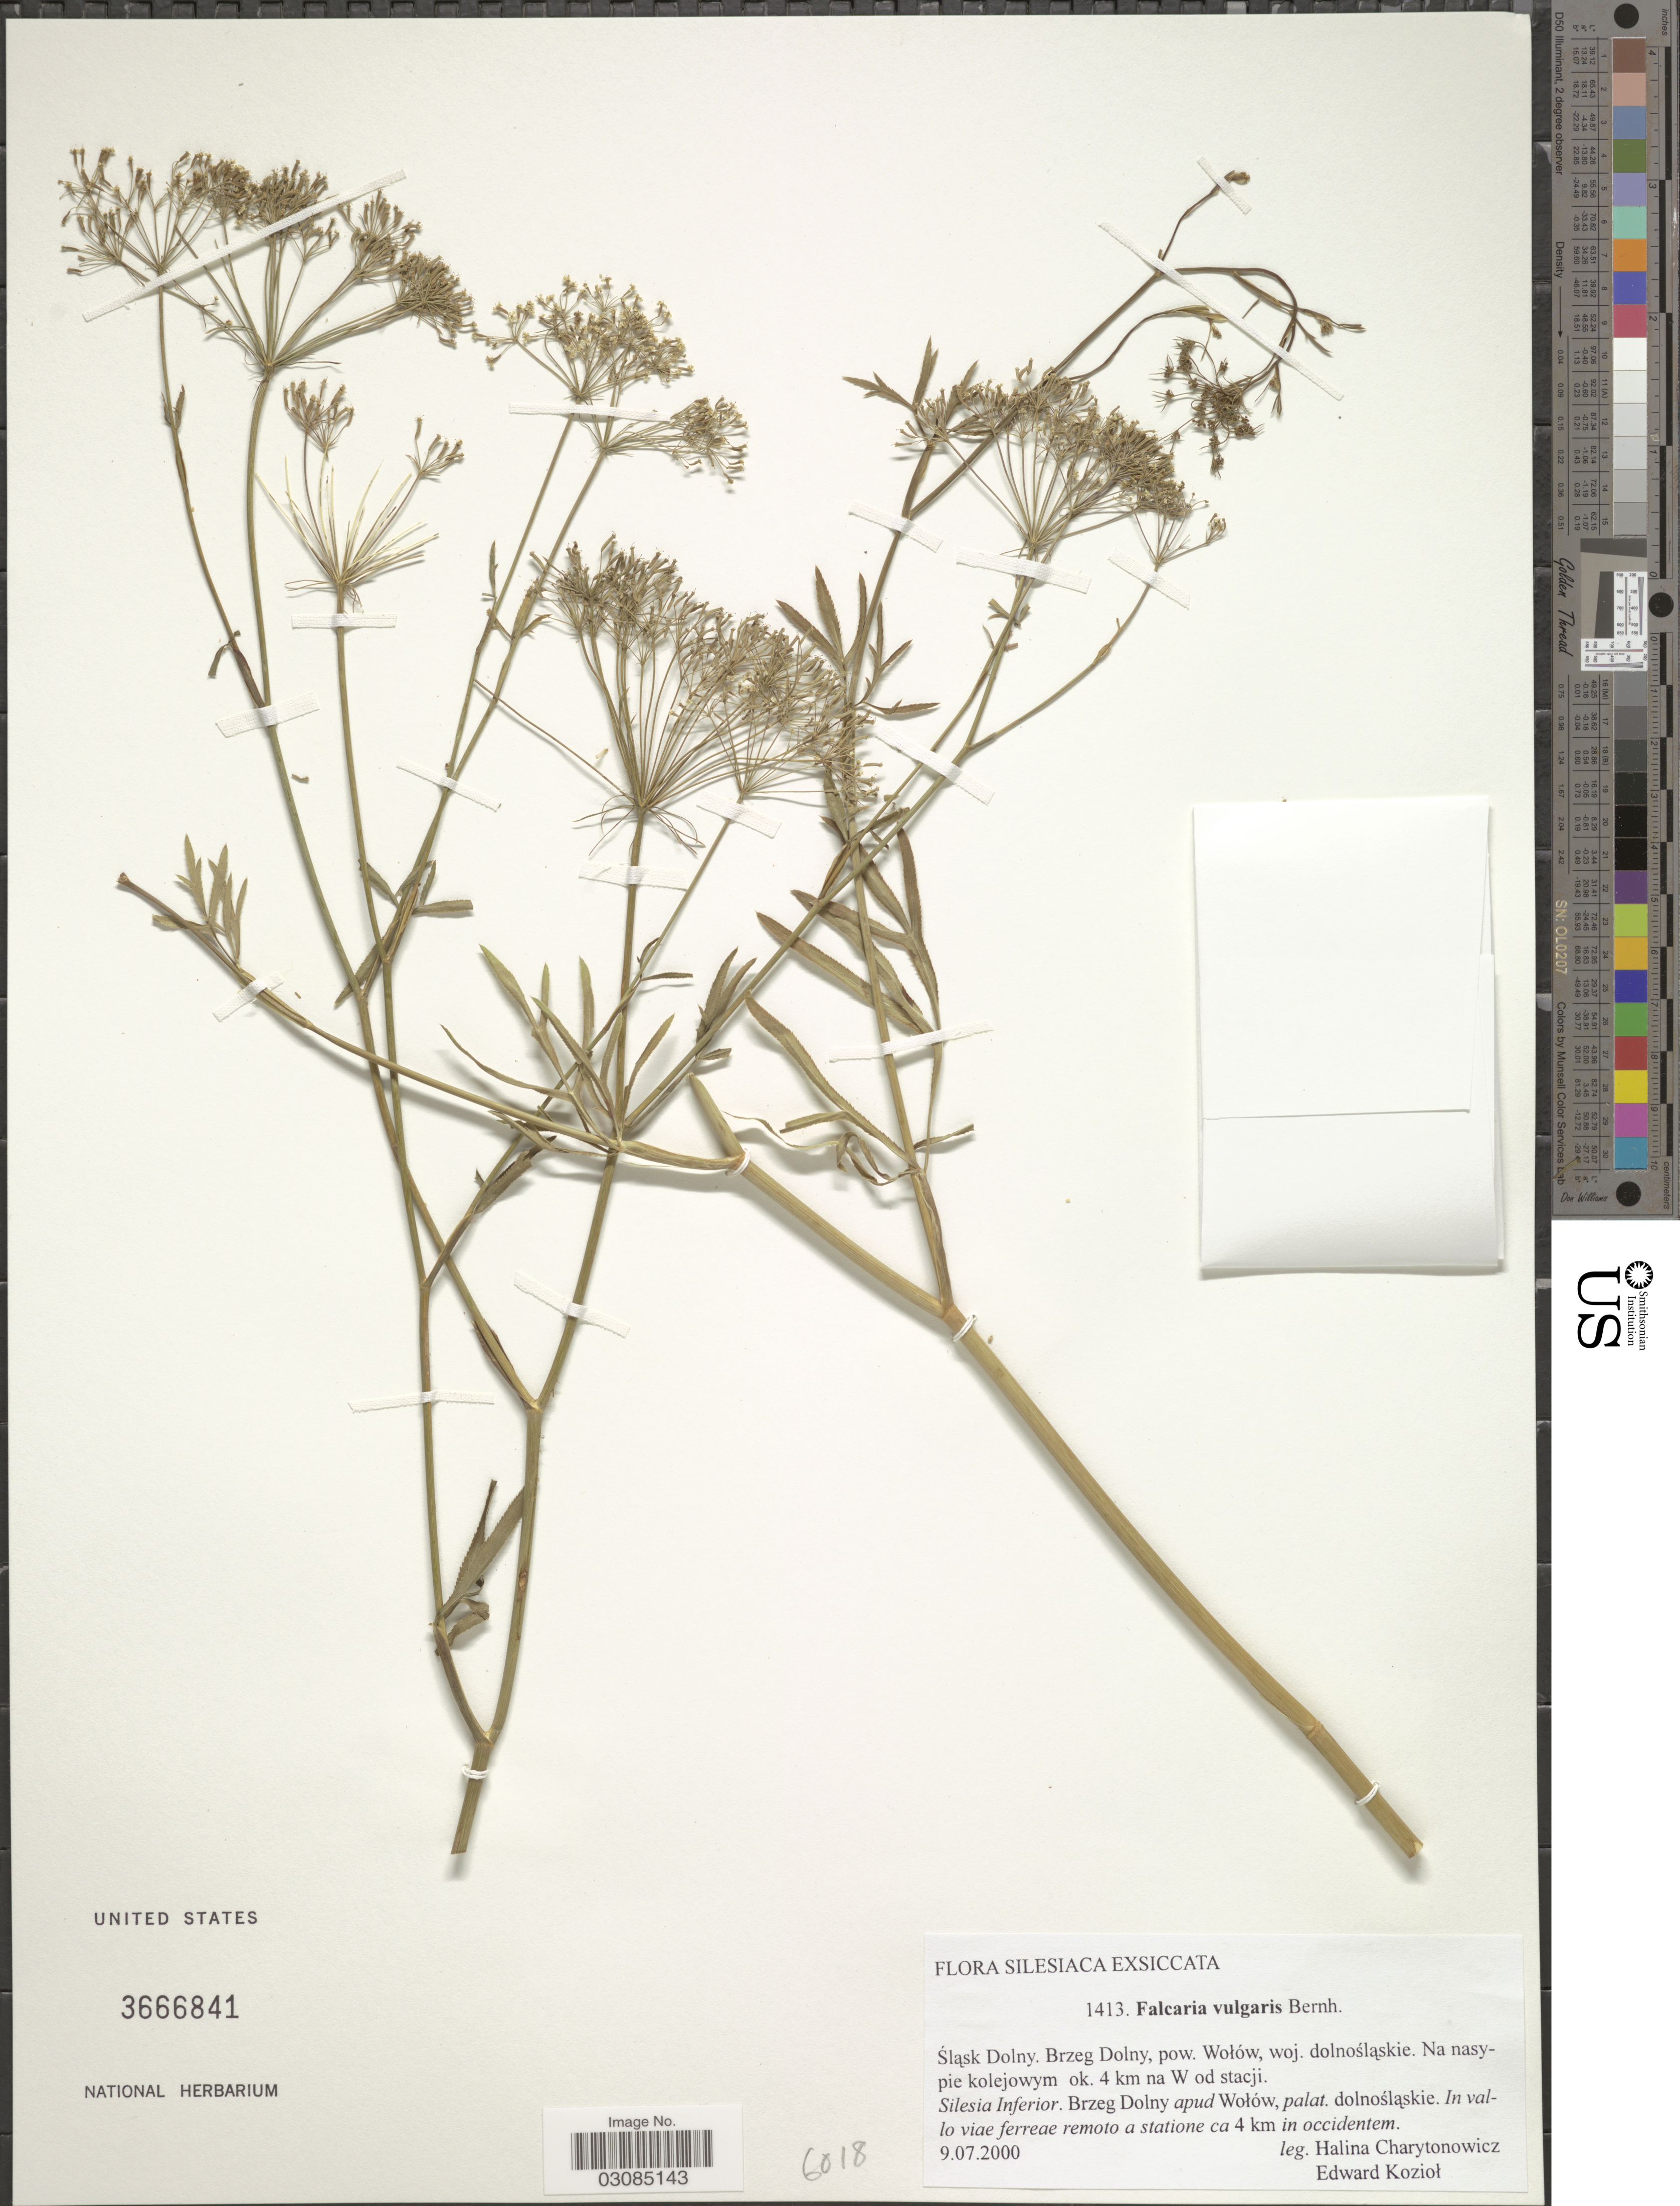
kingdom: Plantae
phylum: Tracheophyta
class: Magnoliopsida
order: Apiales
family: Apiaceae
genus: Falcaria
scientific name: Falcaria vulgaris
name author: Bernh.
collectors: H. Charytonowicz & E. Koziol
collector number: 1413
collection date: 2000-07-09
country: Czechia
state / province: Moravian-Silesian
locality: Silesiaca. Ślask Dolny. Brzeg Dolny, pow. Wolów, woj. dolnoślaskie. Na nasypie kolejowym ok. 4 km na W od stacji. Silesia Inferior. Brzeg Dolny apud Wolów, palat. dolnoślaskie. In vallo viae ferreae remoto a statione ca 4 km in occidentem.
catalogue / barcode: US 3666841